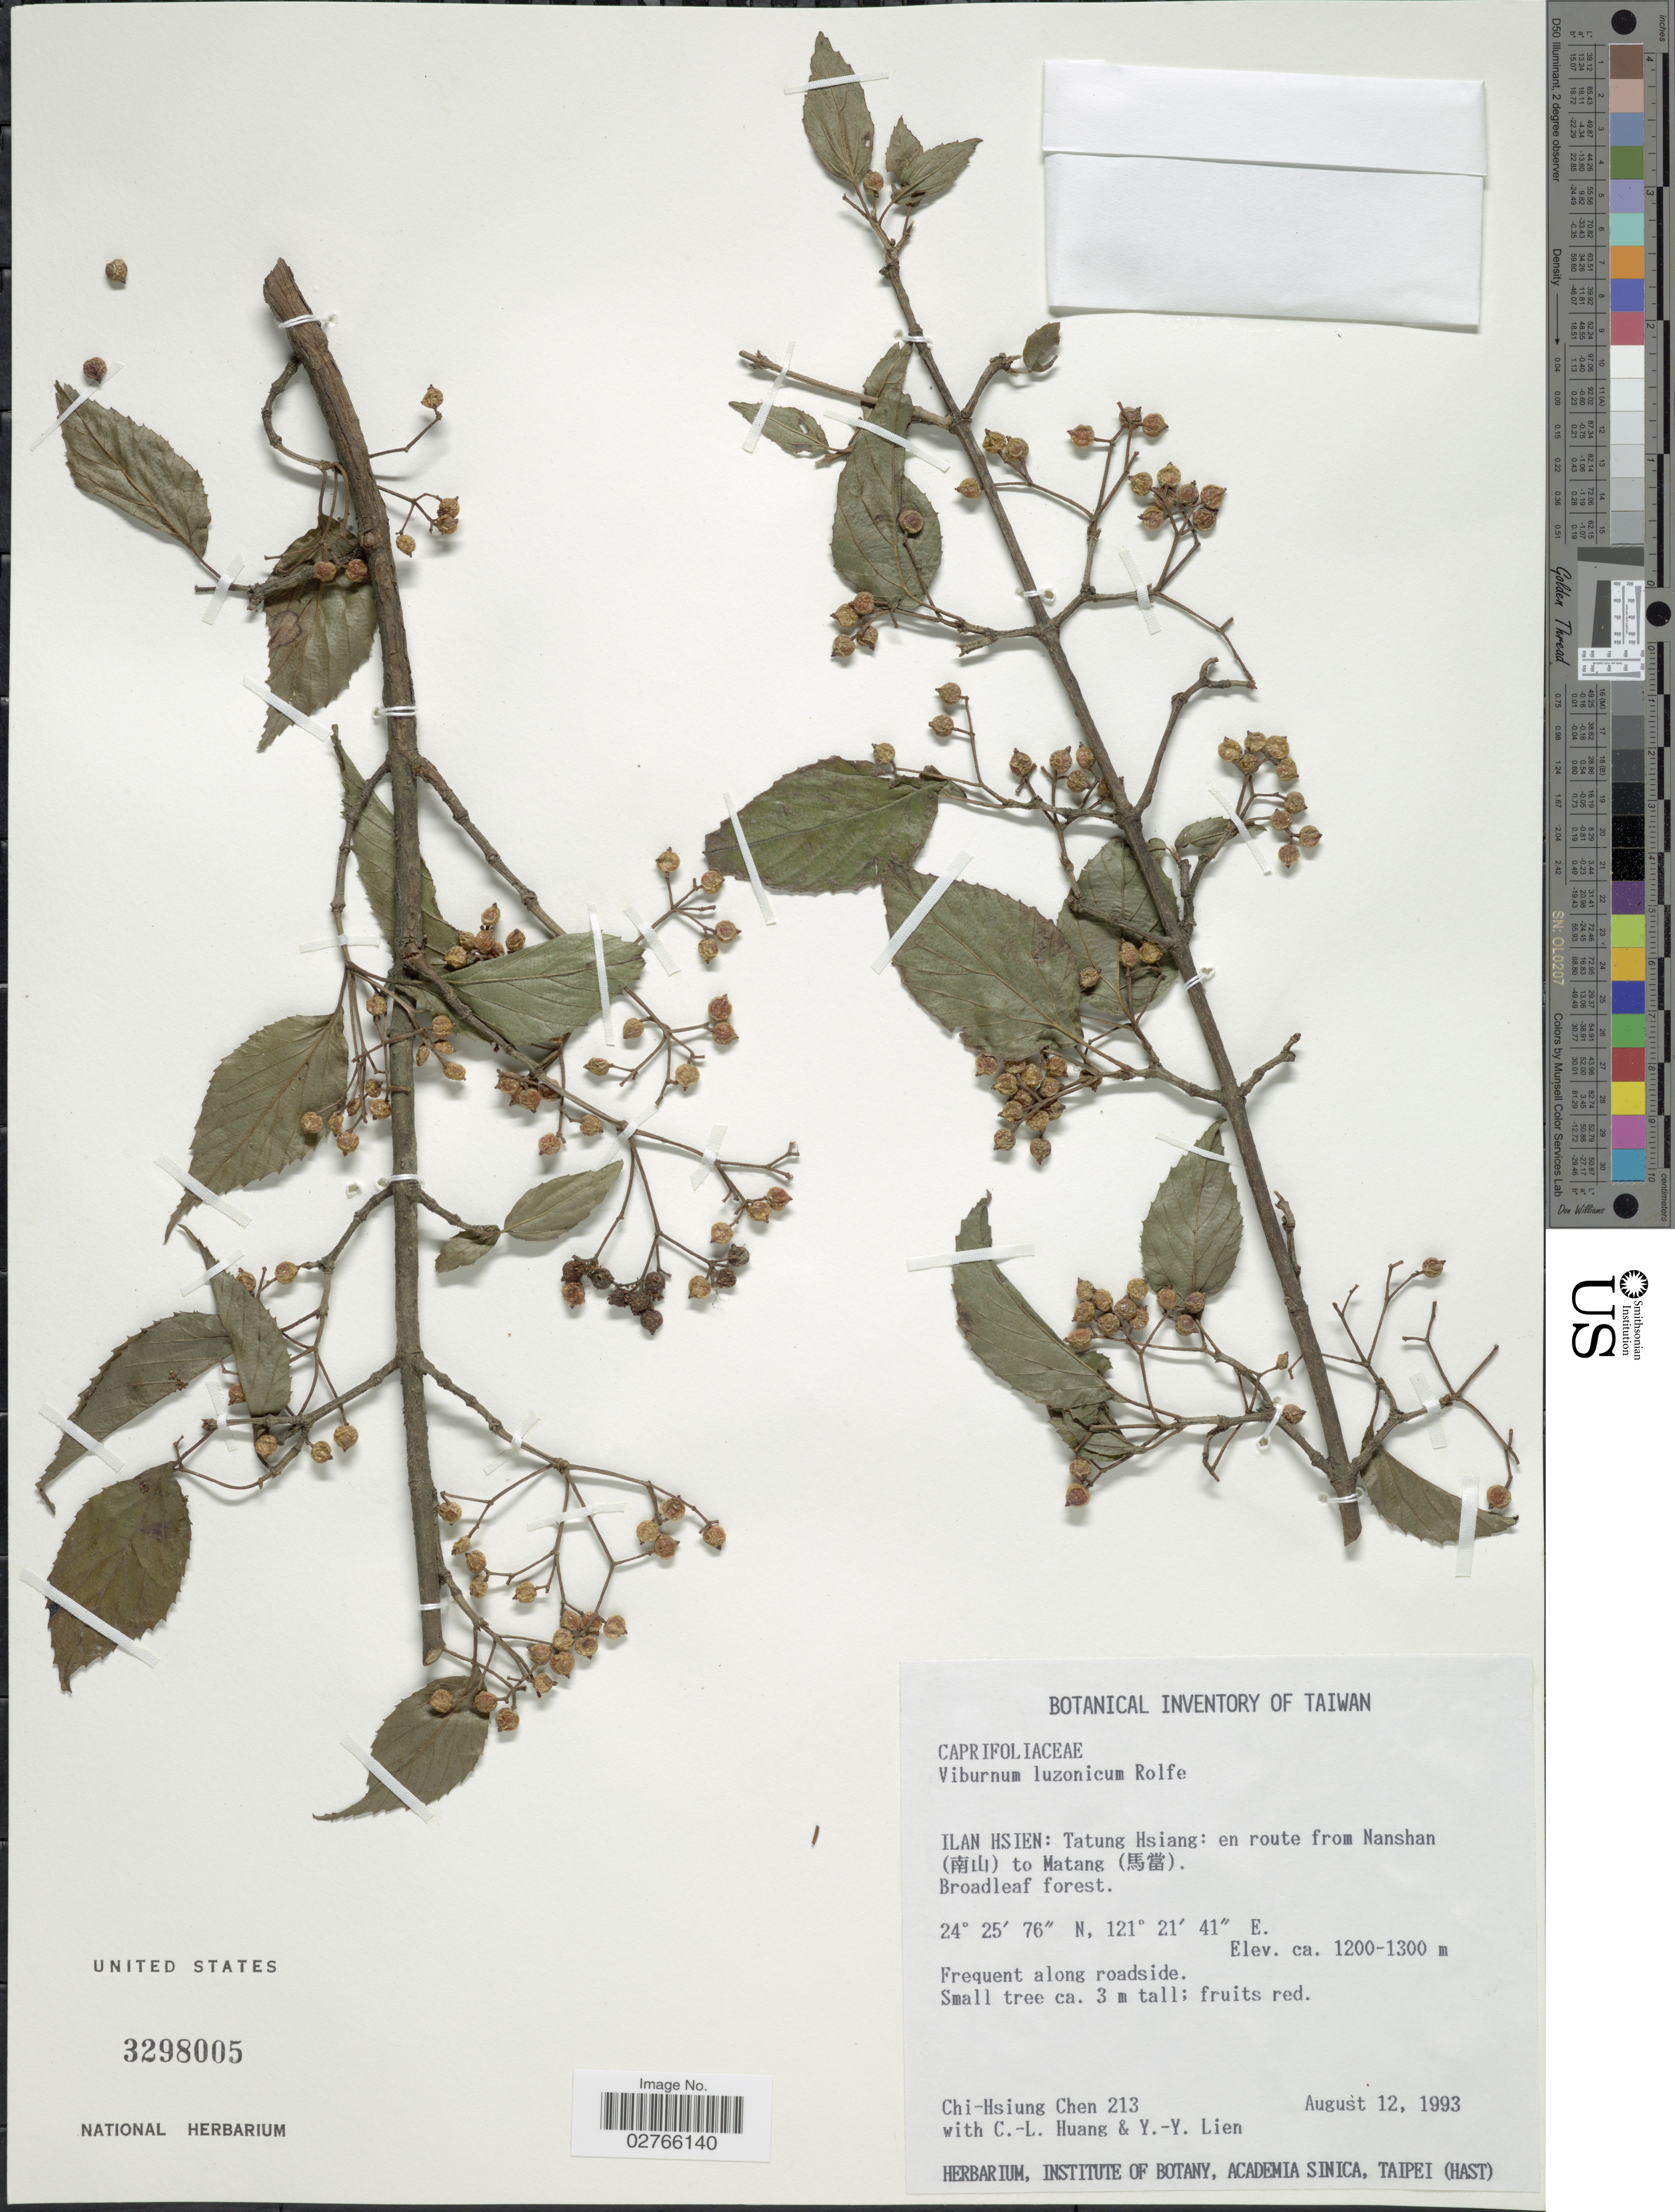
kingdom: Plantae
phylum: Tracheophyta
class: Magnoliopsida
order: Dipsacales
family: Viburnaceae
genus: Viburnum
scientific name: Viburnum formosanum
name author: (Hance) Hayata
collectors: C.-H. Chen, C.-L. Huang & Y. Y. Lien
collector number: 213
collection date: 1993-08-12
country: Taiwan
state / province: Ilan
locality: Ilan Hsien: Tatung Hsiang: en route from Nanshan to Matang.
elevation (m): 1200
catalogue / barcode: US 3298005